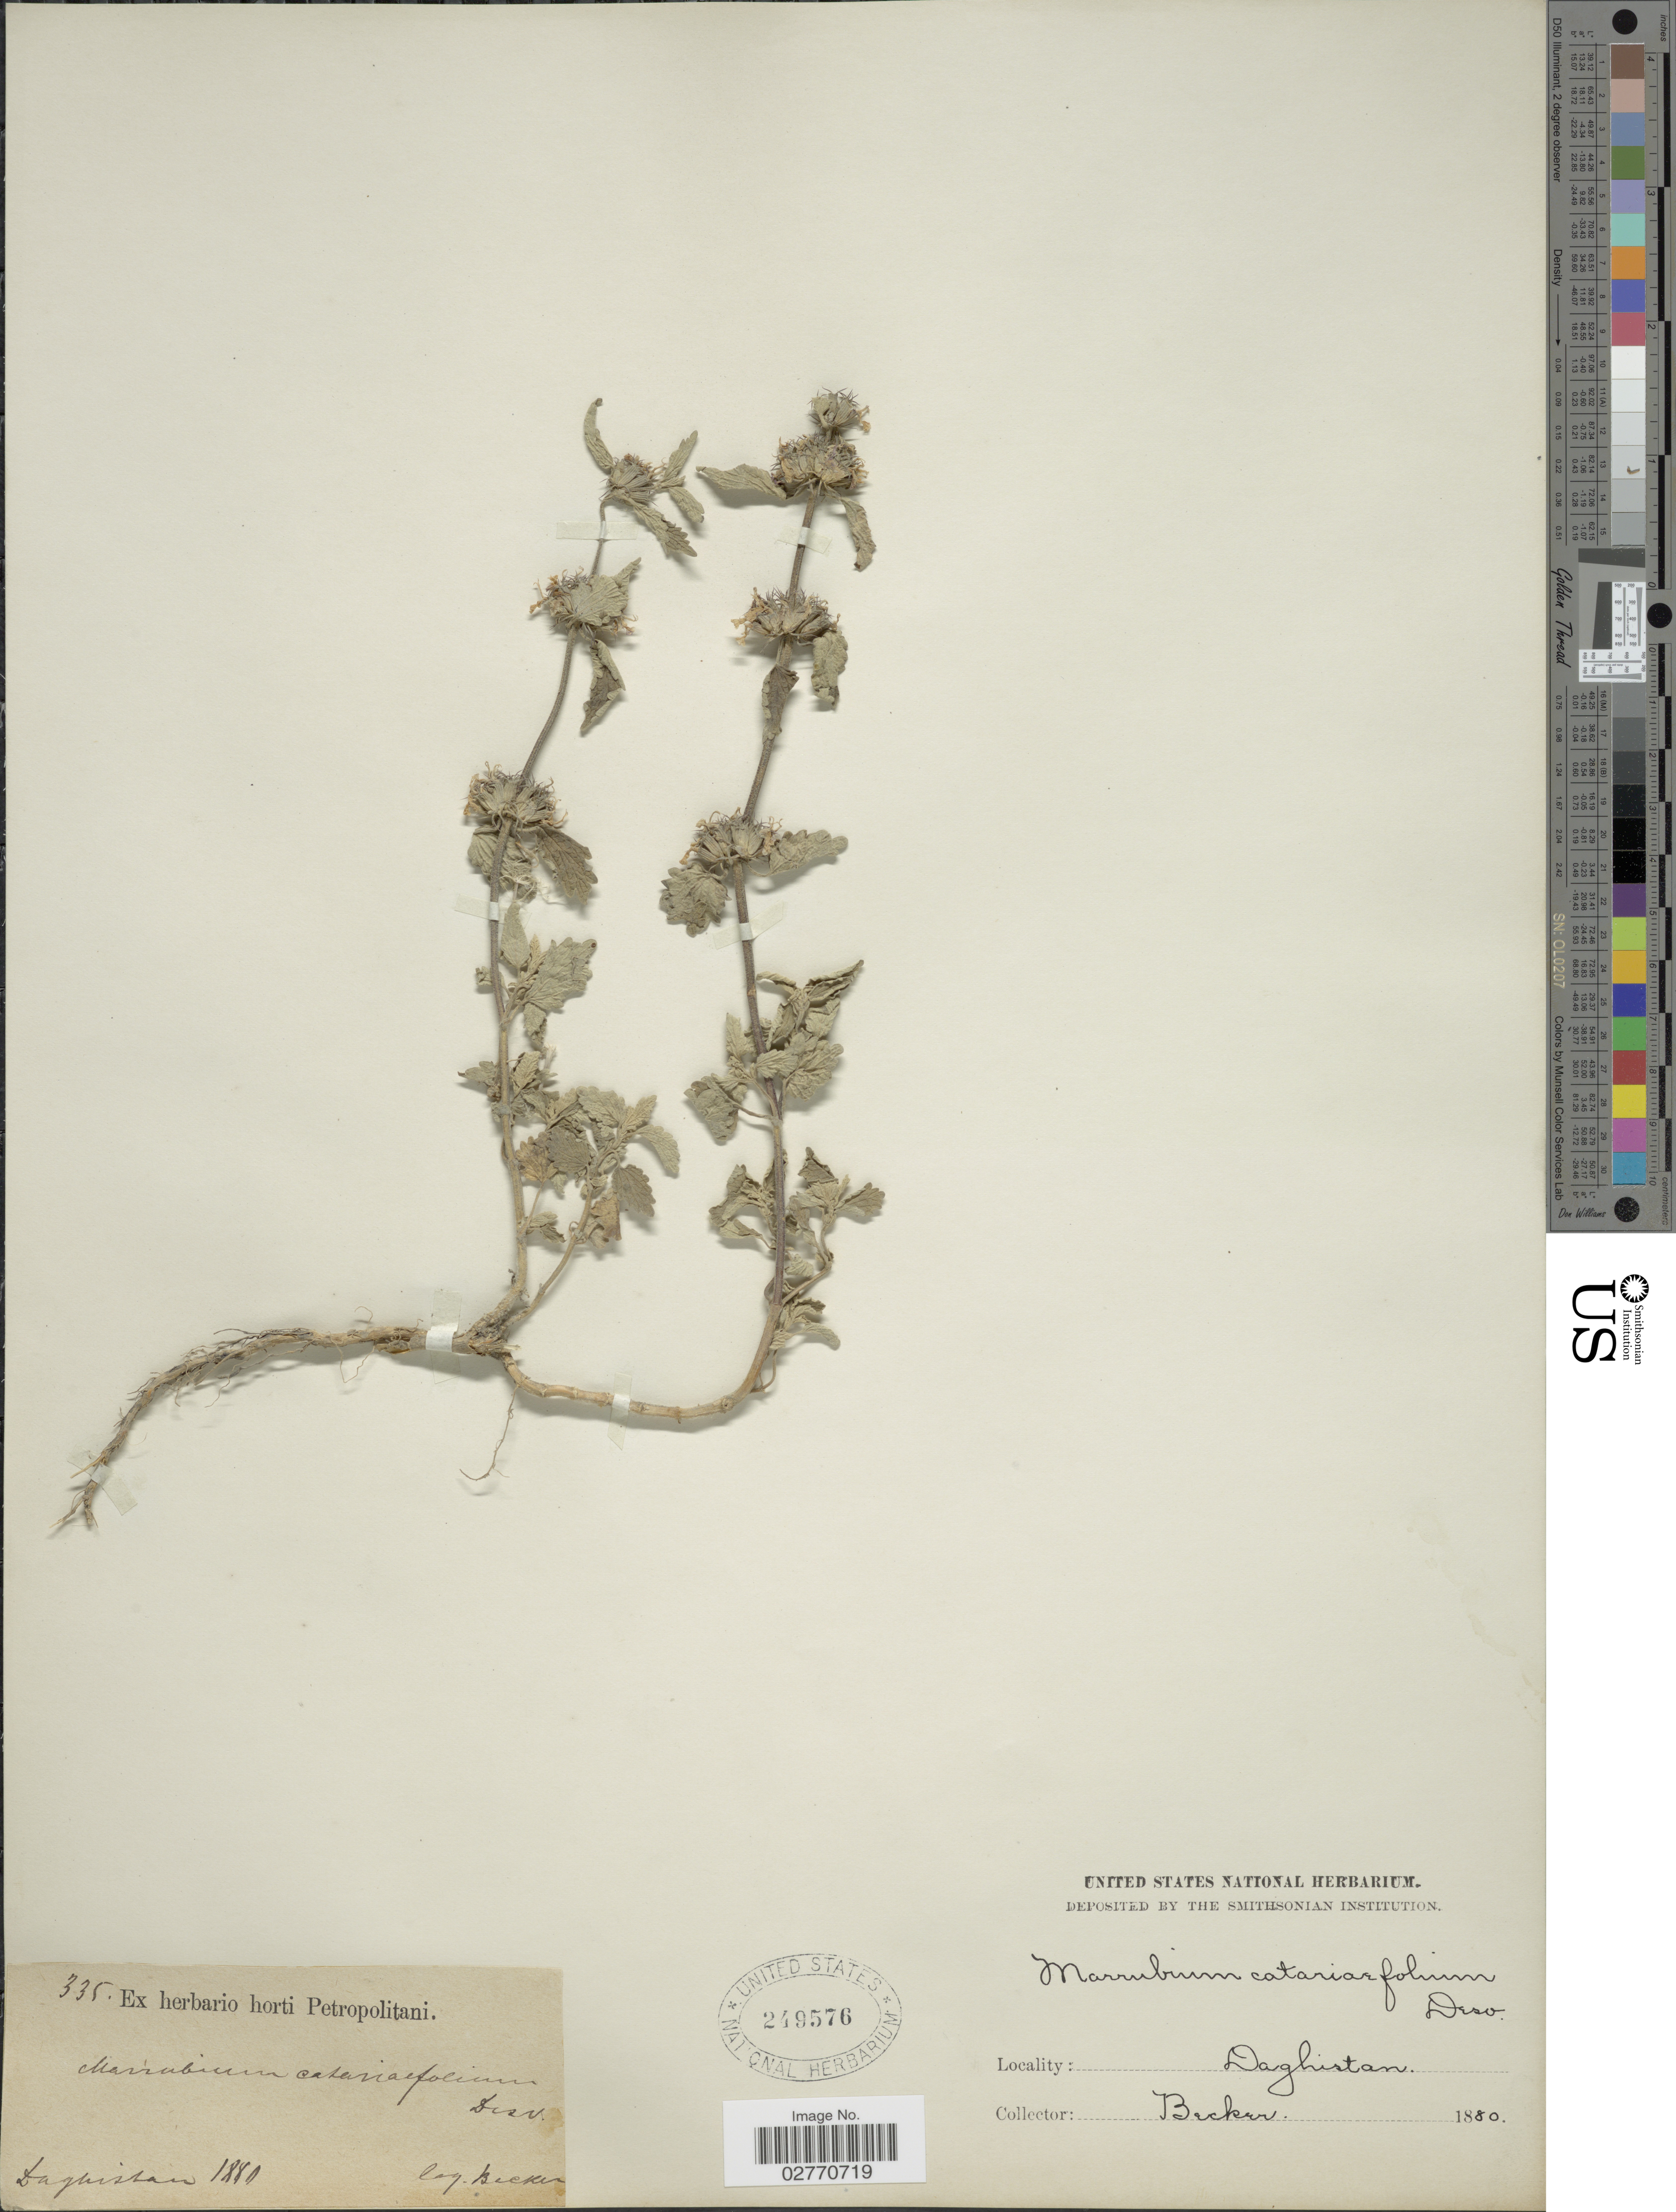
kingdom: Plantae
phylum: Tracheophyta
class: Magnoliopsida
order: Lamiales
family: Lamiaceae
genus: Marrubium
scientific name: Marrubium catariifolium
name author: Desr.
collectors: -. Becker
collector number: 335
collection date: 1880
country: Russian Federation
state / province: Dagestan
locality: Daghistan.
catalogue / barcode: US 249576